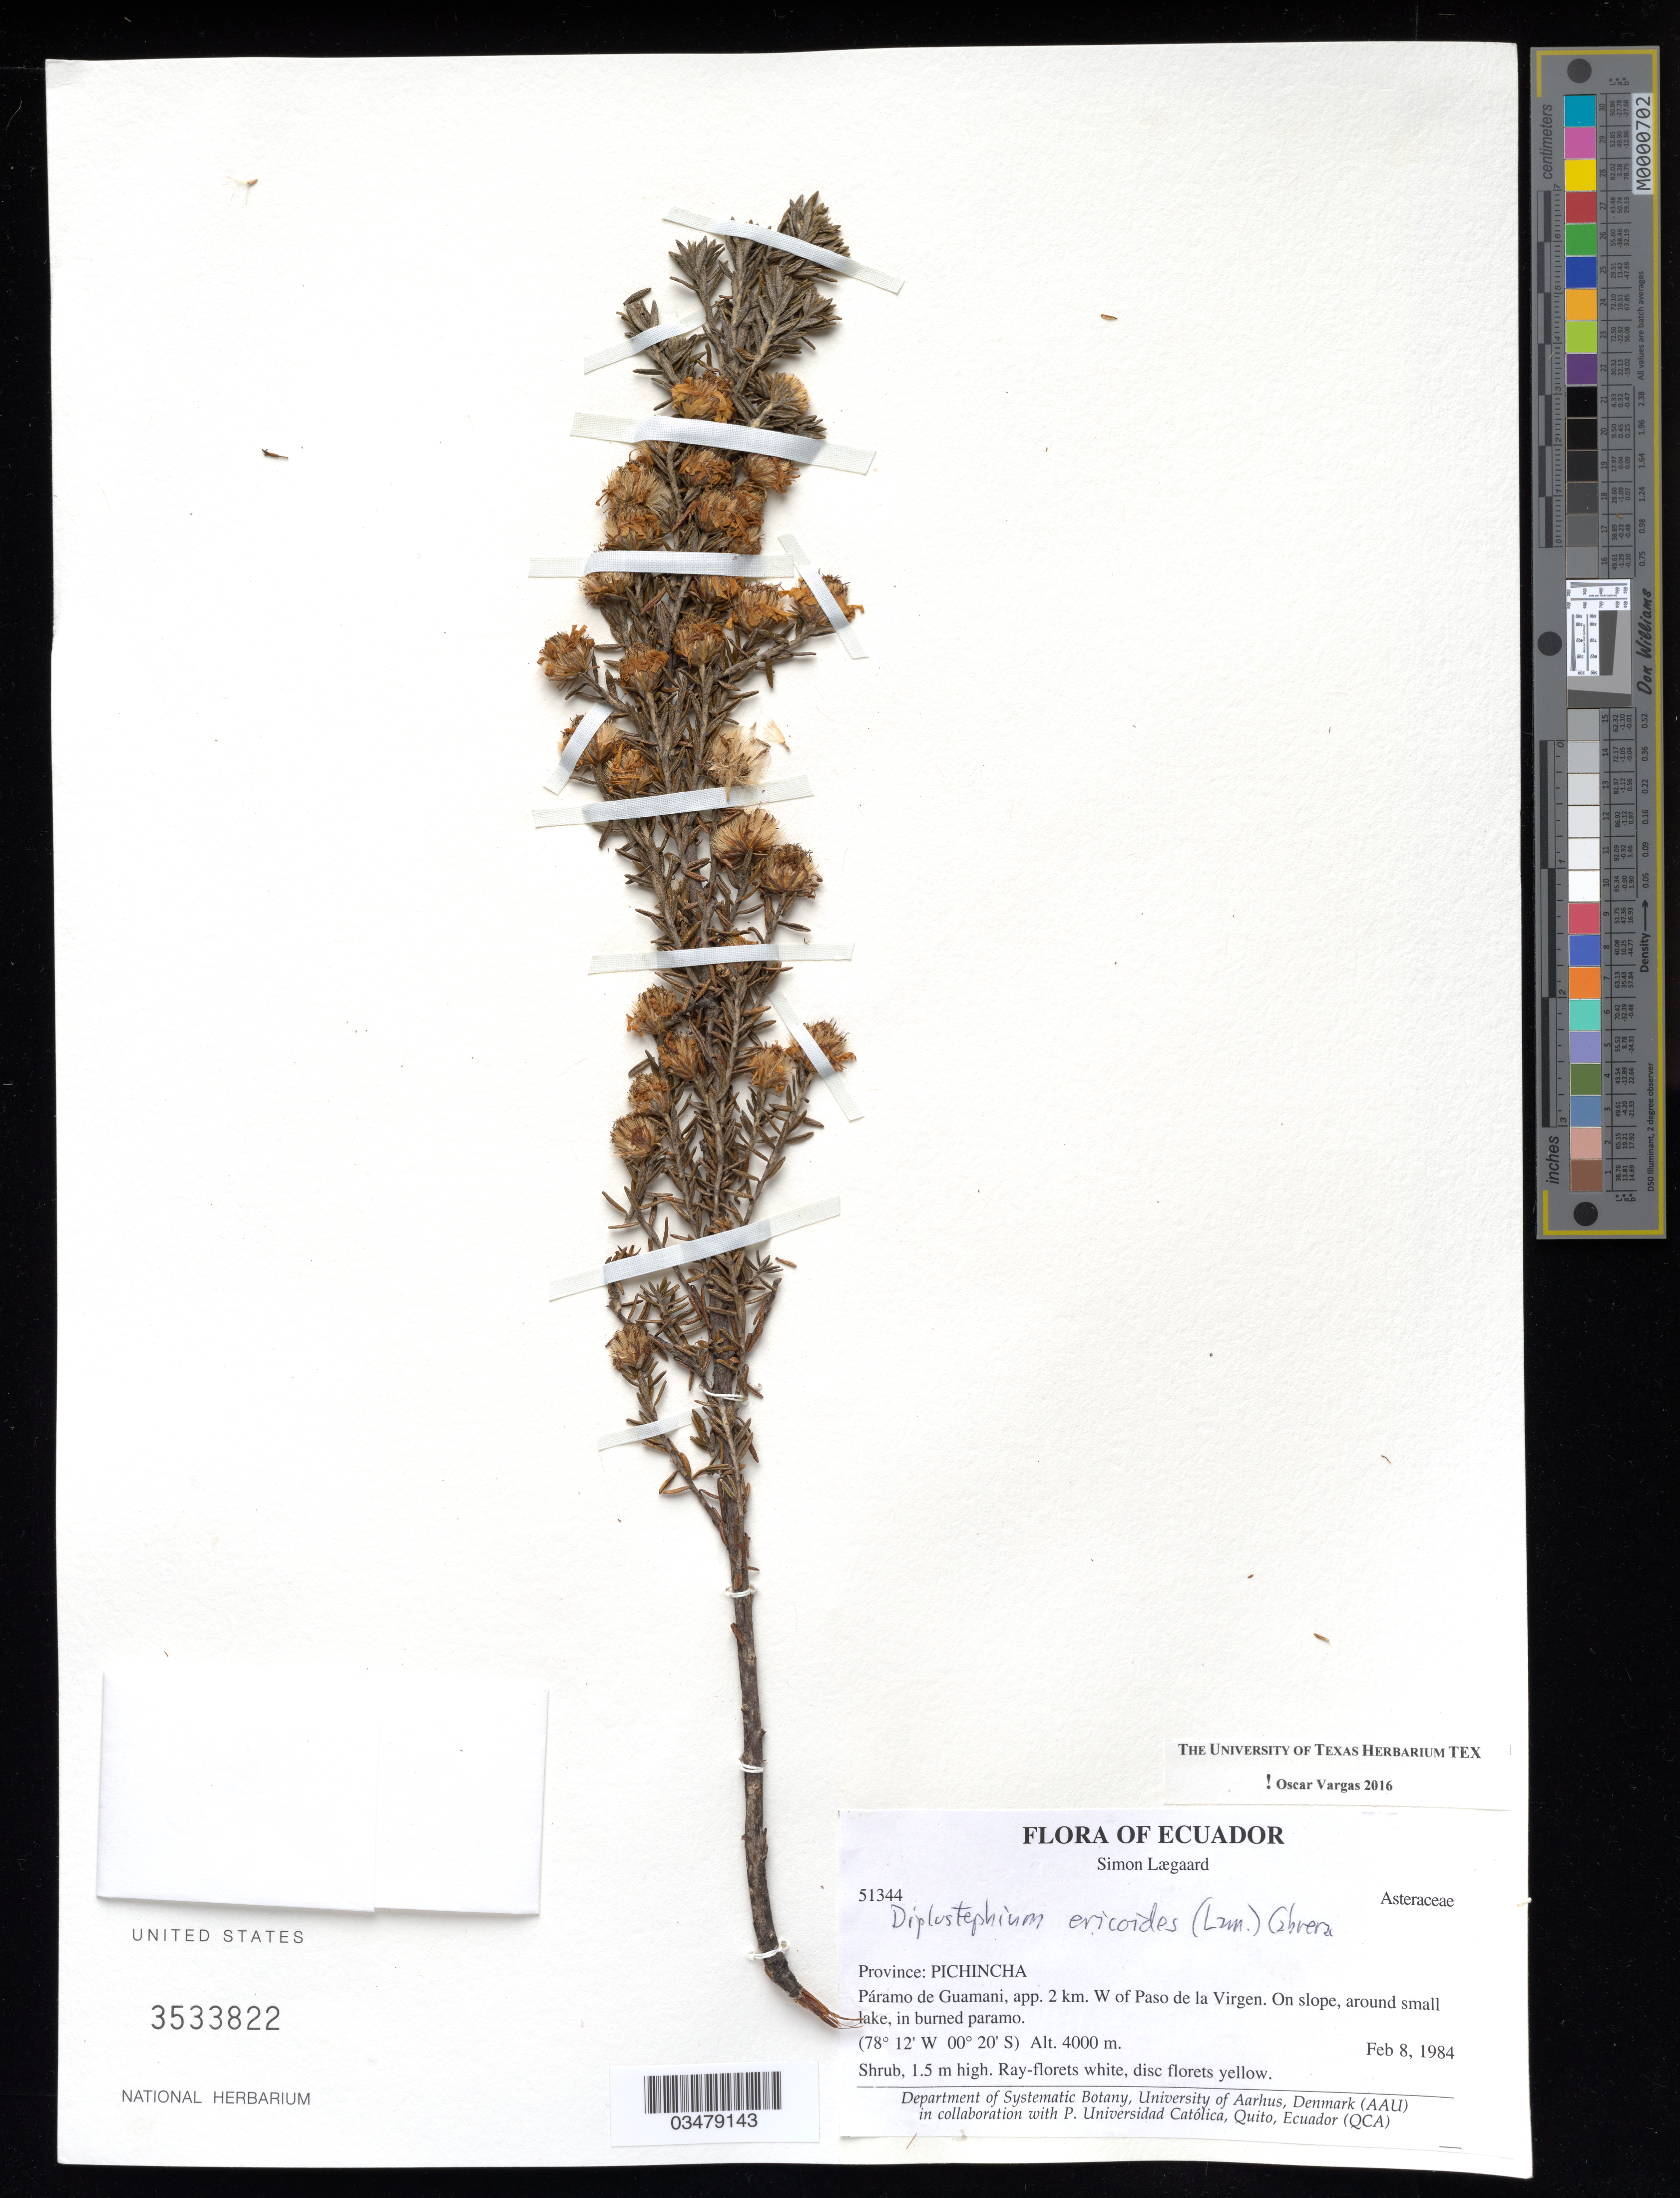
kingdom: Plantae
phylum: Tracheophyta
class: Magnoliopsida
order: Asterales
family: Asteraceae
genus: Diplostephium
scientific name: Diplostephium ericoides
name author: (Lam.) Cabrera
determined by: Vargas, Oscar M.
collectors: S. Lægaard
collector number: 51344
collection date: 1984-02-08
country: Ecuador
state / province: Pichincha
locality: Páramo de Guamani, app. 2 km, W of Paso de la Virgen.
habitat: on slope, around small lake, in burned paramo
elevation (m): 4000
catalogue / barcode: US 3533822